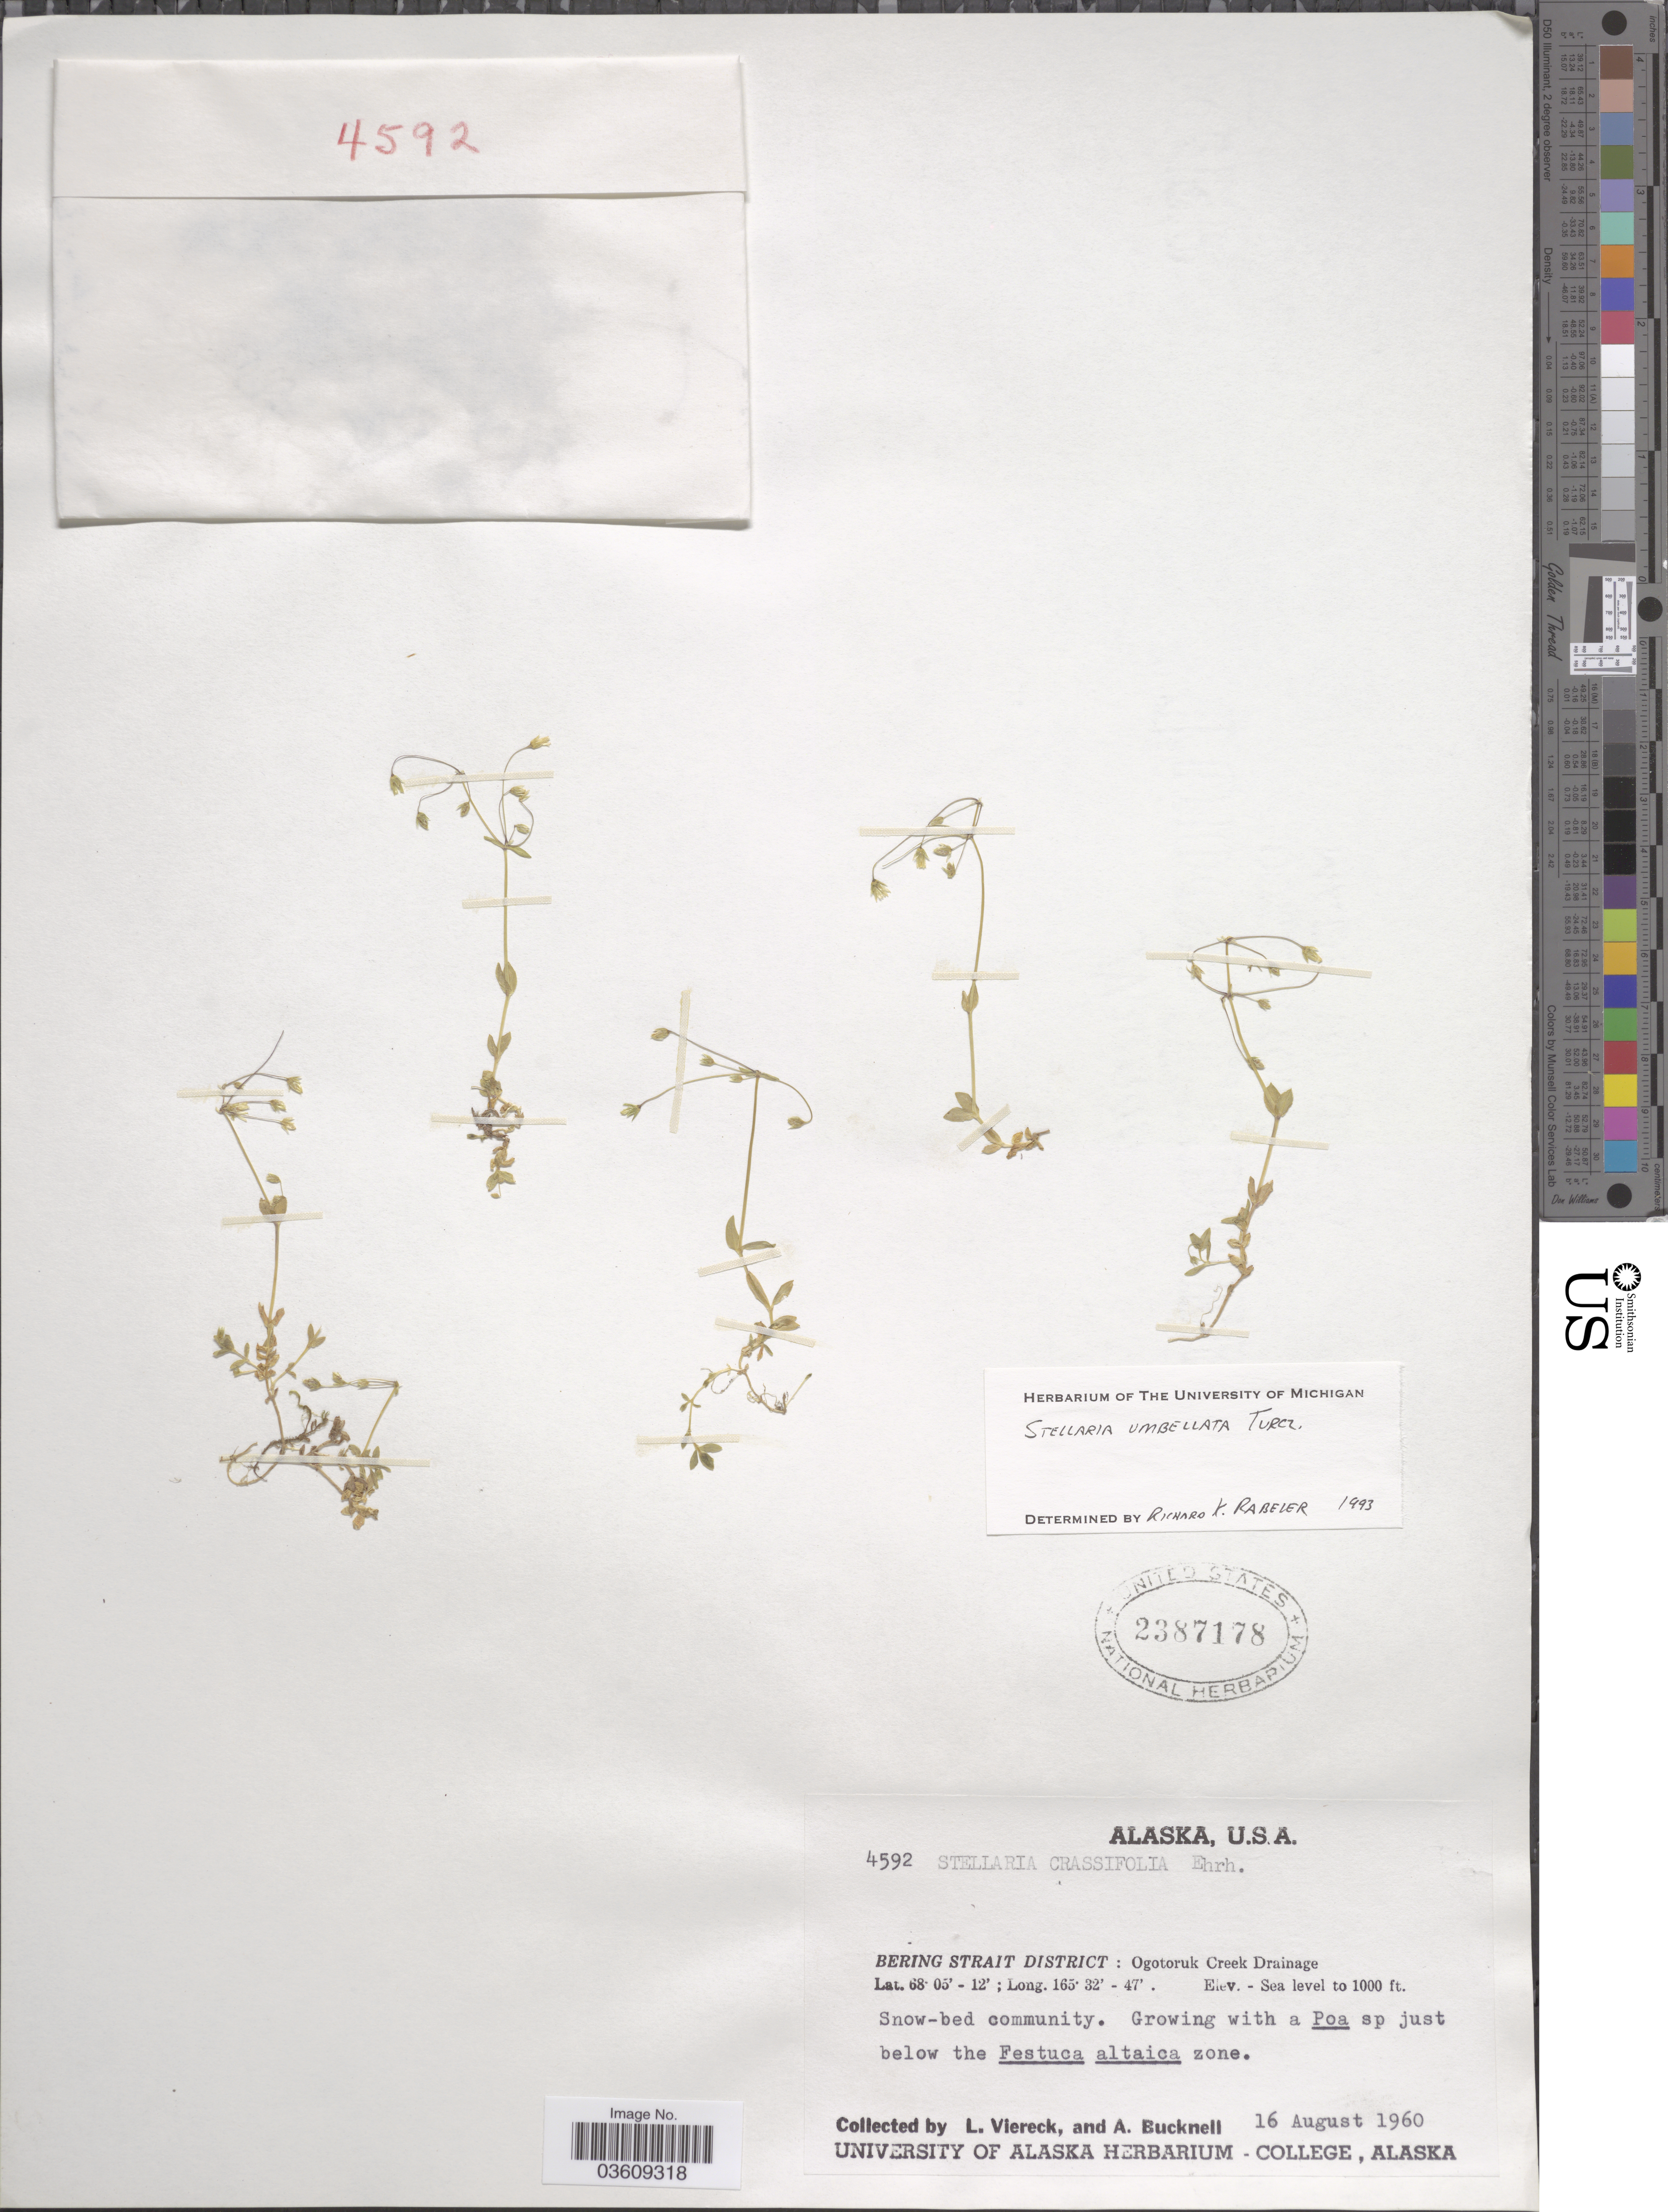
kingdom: Plantae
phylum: Tracheophyta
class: Magnoliopsida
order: Caryophyllales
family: Caryophyllaceae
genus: Stellaria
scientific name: Stellaria umbellata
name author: Turcz.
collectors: L. Viereck & A. Bucknell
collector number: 4592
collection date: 1960-08-16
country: United States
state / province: Alaska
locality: U.S.A. Bering Strait District: Ogotoruk Creek Drainage.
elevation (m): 0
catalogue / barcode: US 2387178